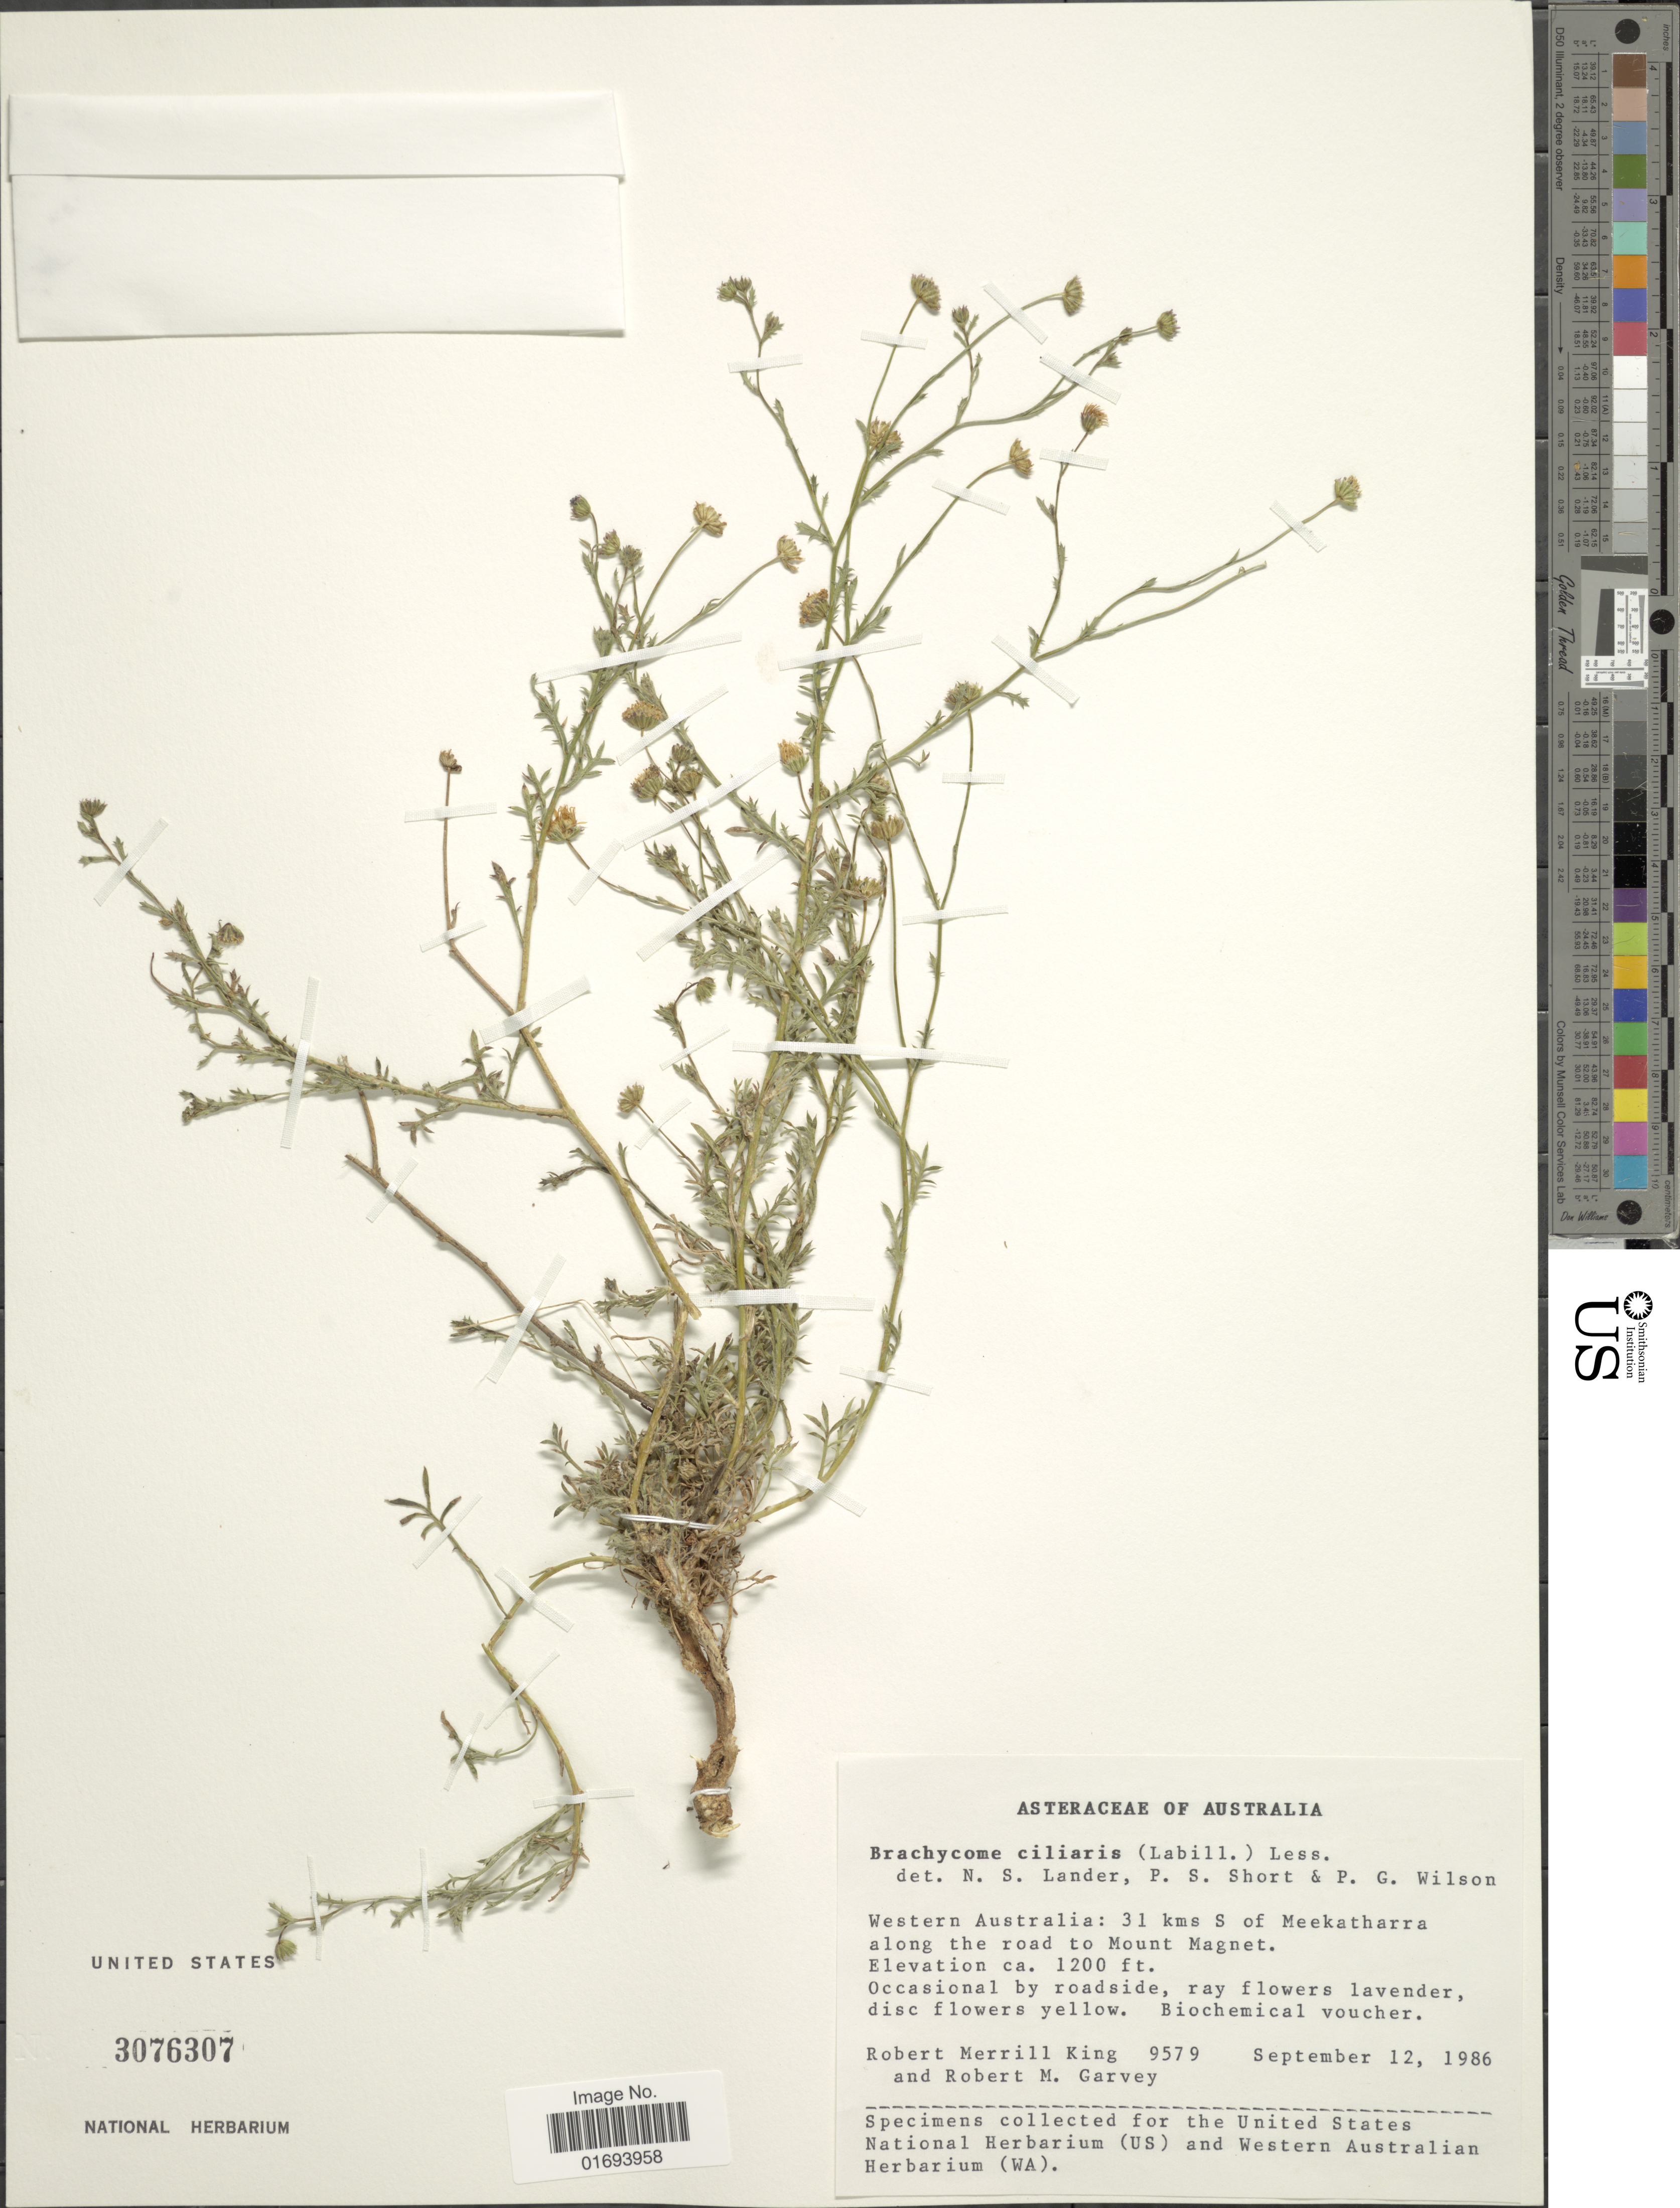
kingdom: Plantae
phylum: Tracheophyta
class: Magnoliopsida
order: Asterales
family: Asteraceae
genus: Brachyscome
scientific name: Brachyscome ciliaris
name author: Less.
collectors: R. M. King & R. Garvey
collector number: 9579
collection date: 1986-09-12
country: Australia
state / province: Western Australia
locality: Western Australia: 31 kms S of Meekatharra along the road to Mount Magnet.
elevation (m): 366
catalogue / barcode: US 3076307